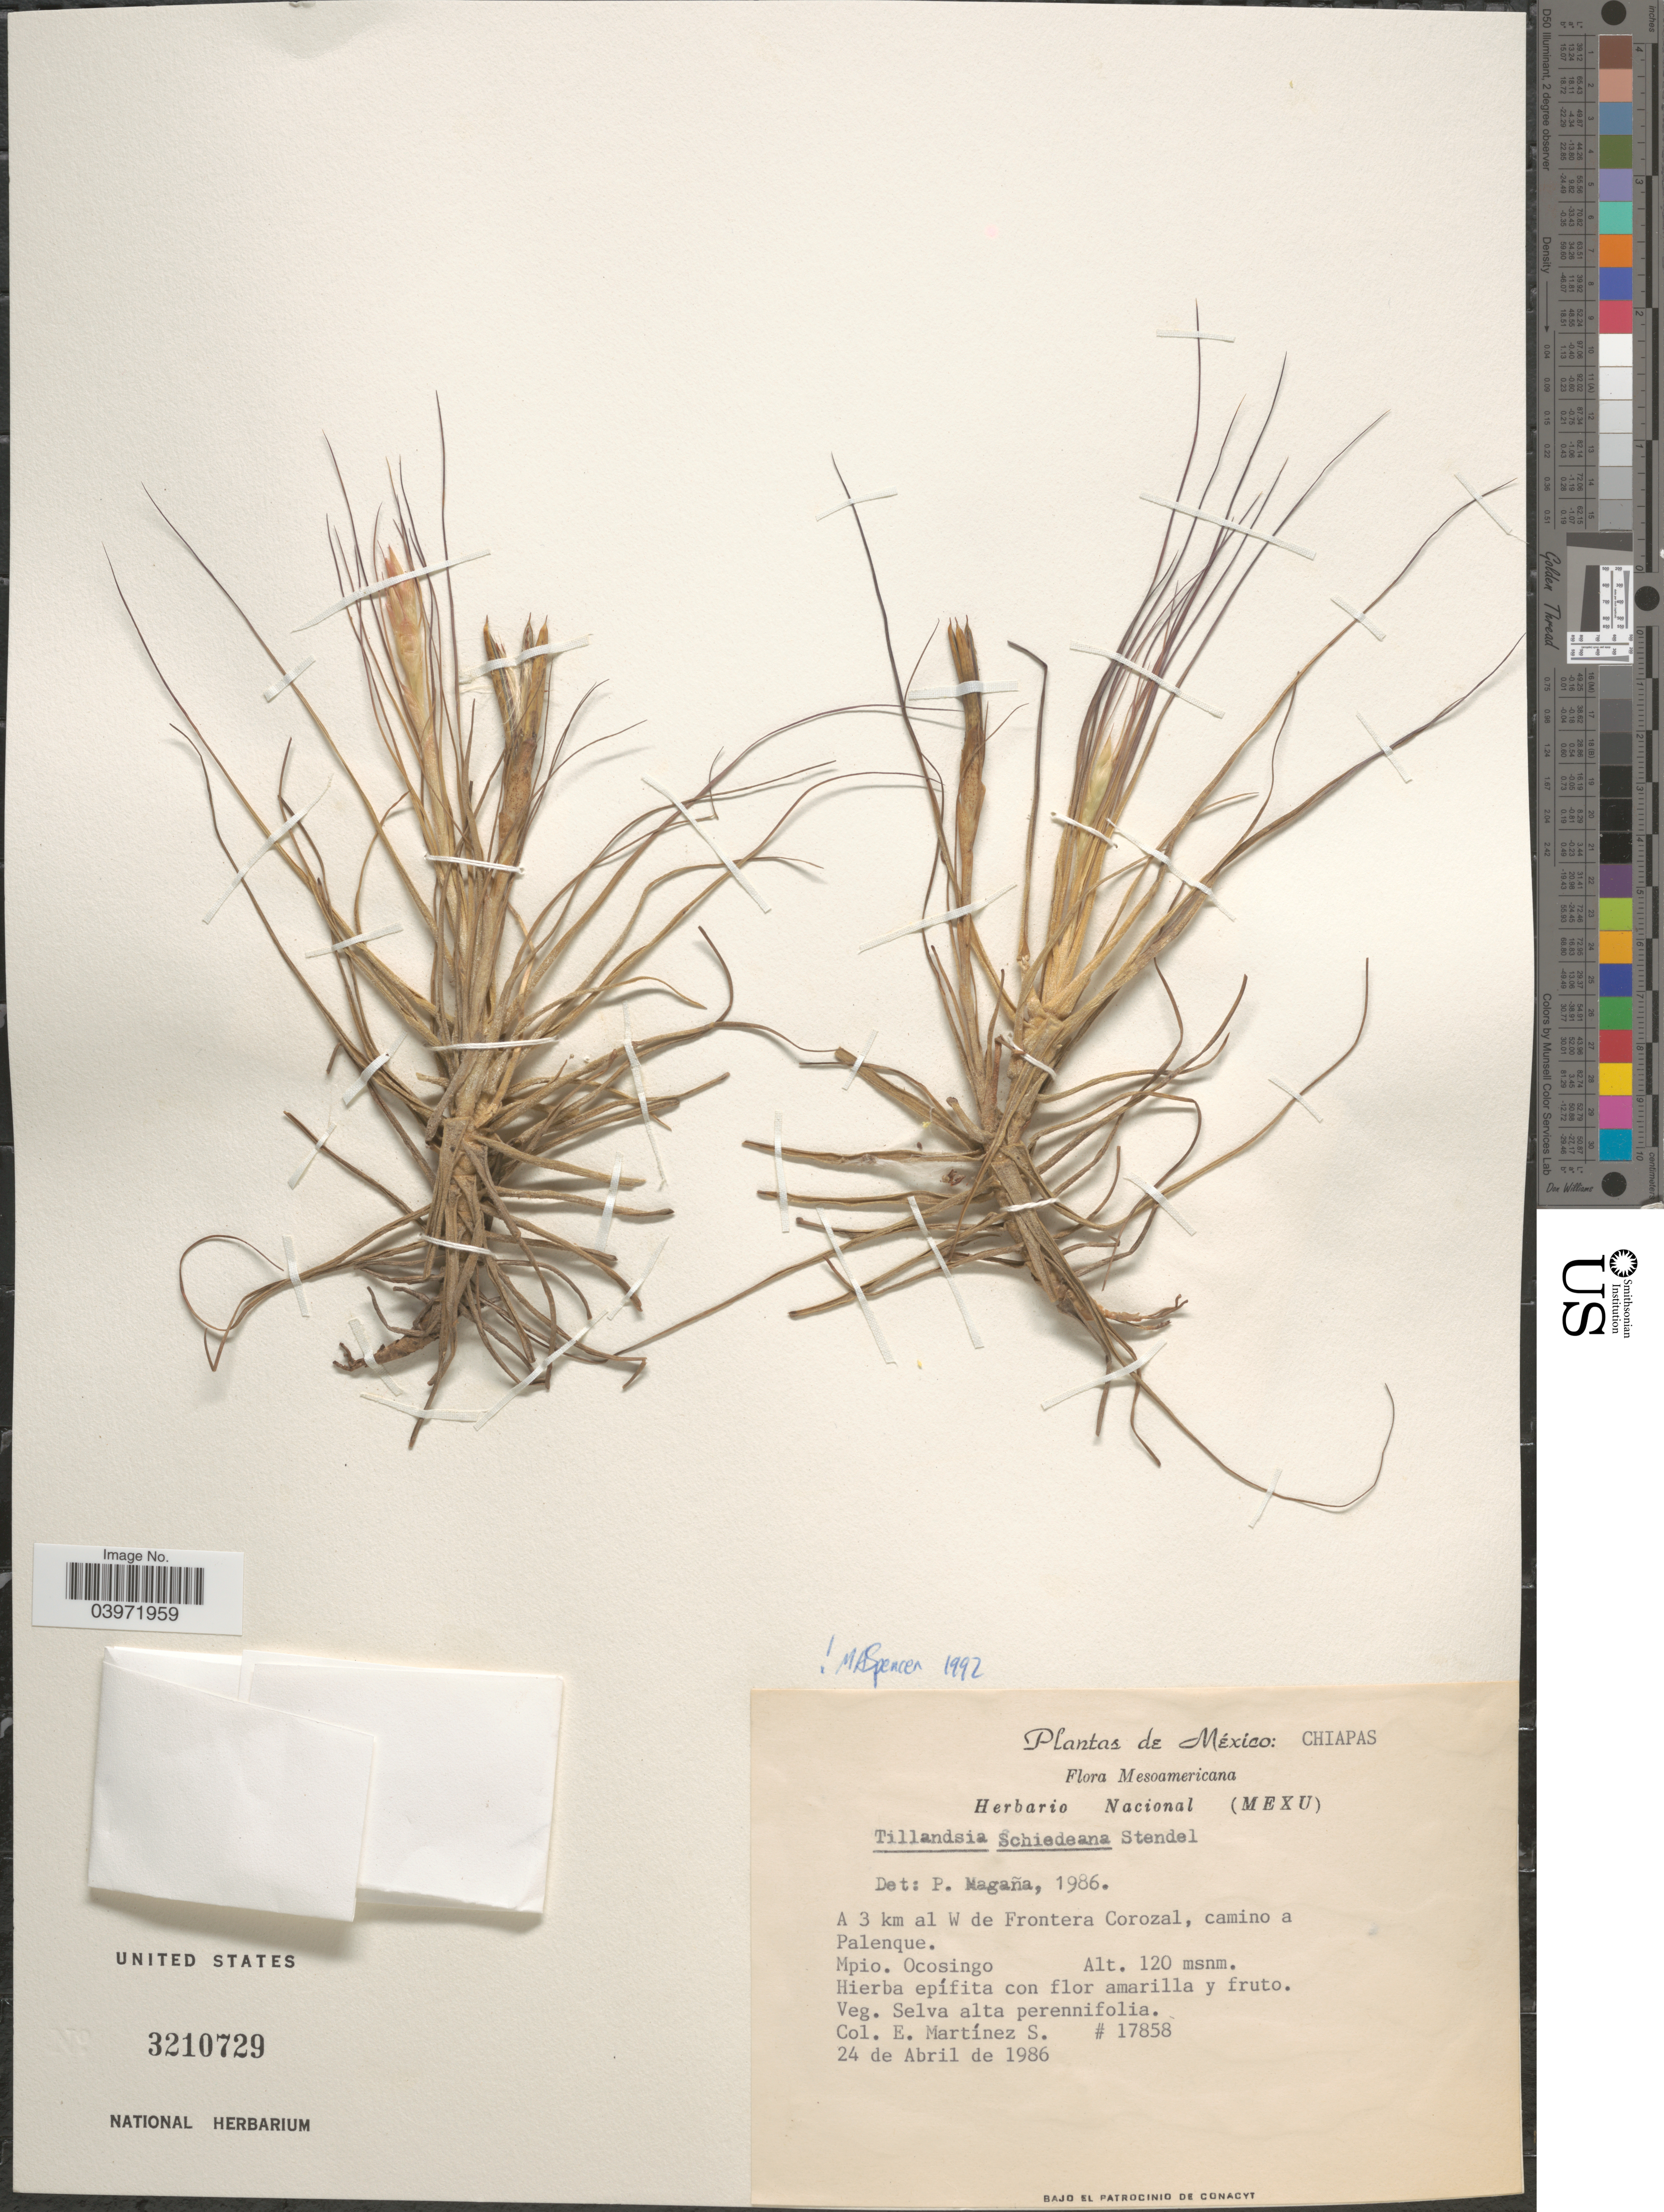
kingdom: Plantae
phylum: Tracheophyta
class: Liliopsida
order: Poales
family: Bromeliaceae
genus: Tillandsia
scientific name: Tillandsia schiedeana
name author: Steud.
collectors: E. M. Martínez S.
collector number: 17858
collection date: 1986-04-24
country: Mexico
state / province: Chiapas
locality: Mesoamericana. A 3 km al W de Frontera Corozal, camino a Palenque. Mpio. Oconingo.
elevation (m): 120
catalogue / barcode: US 3210729